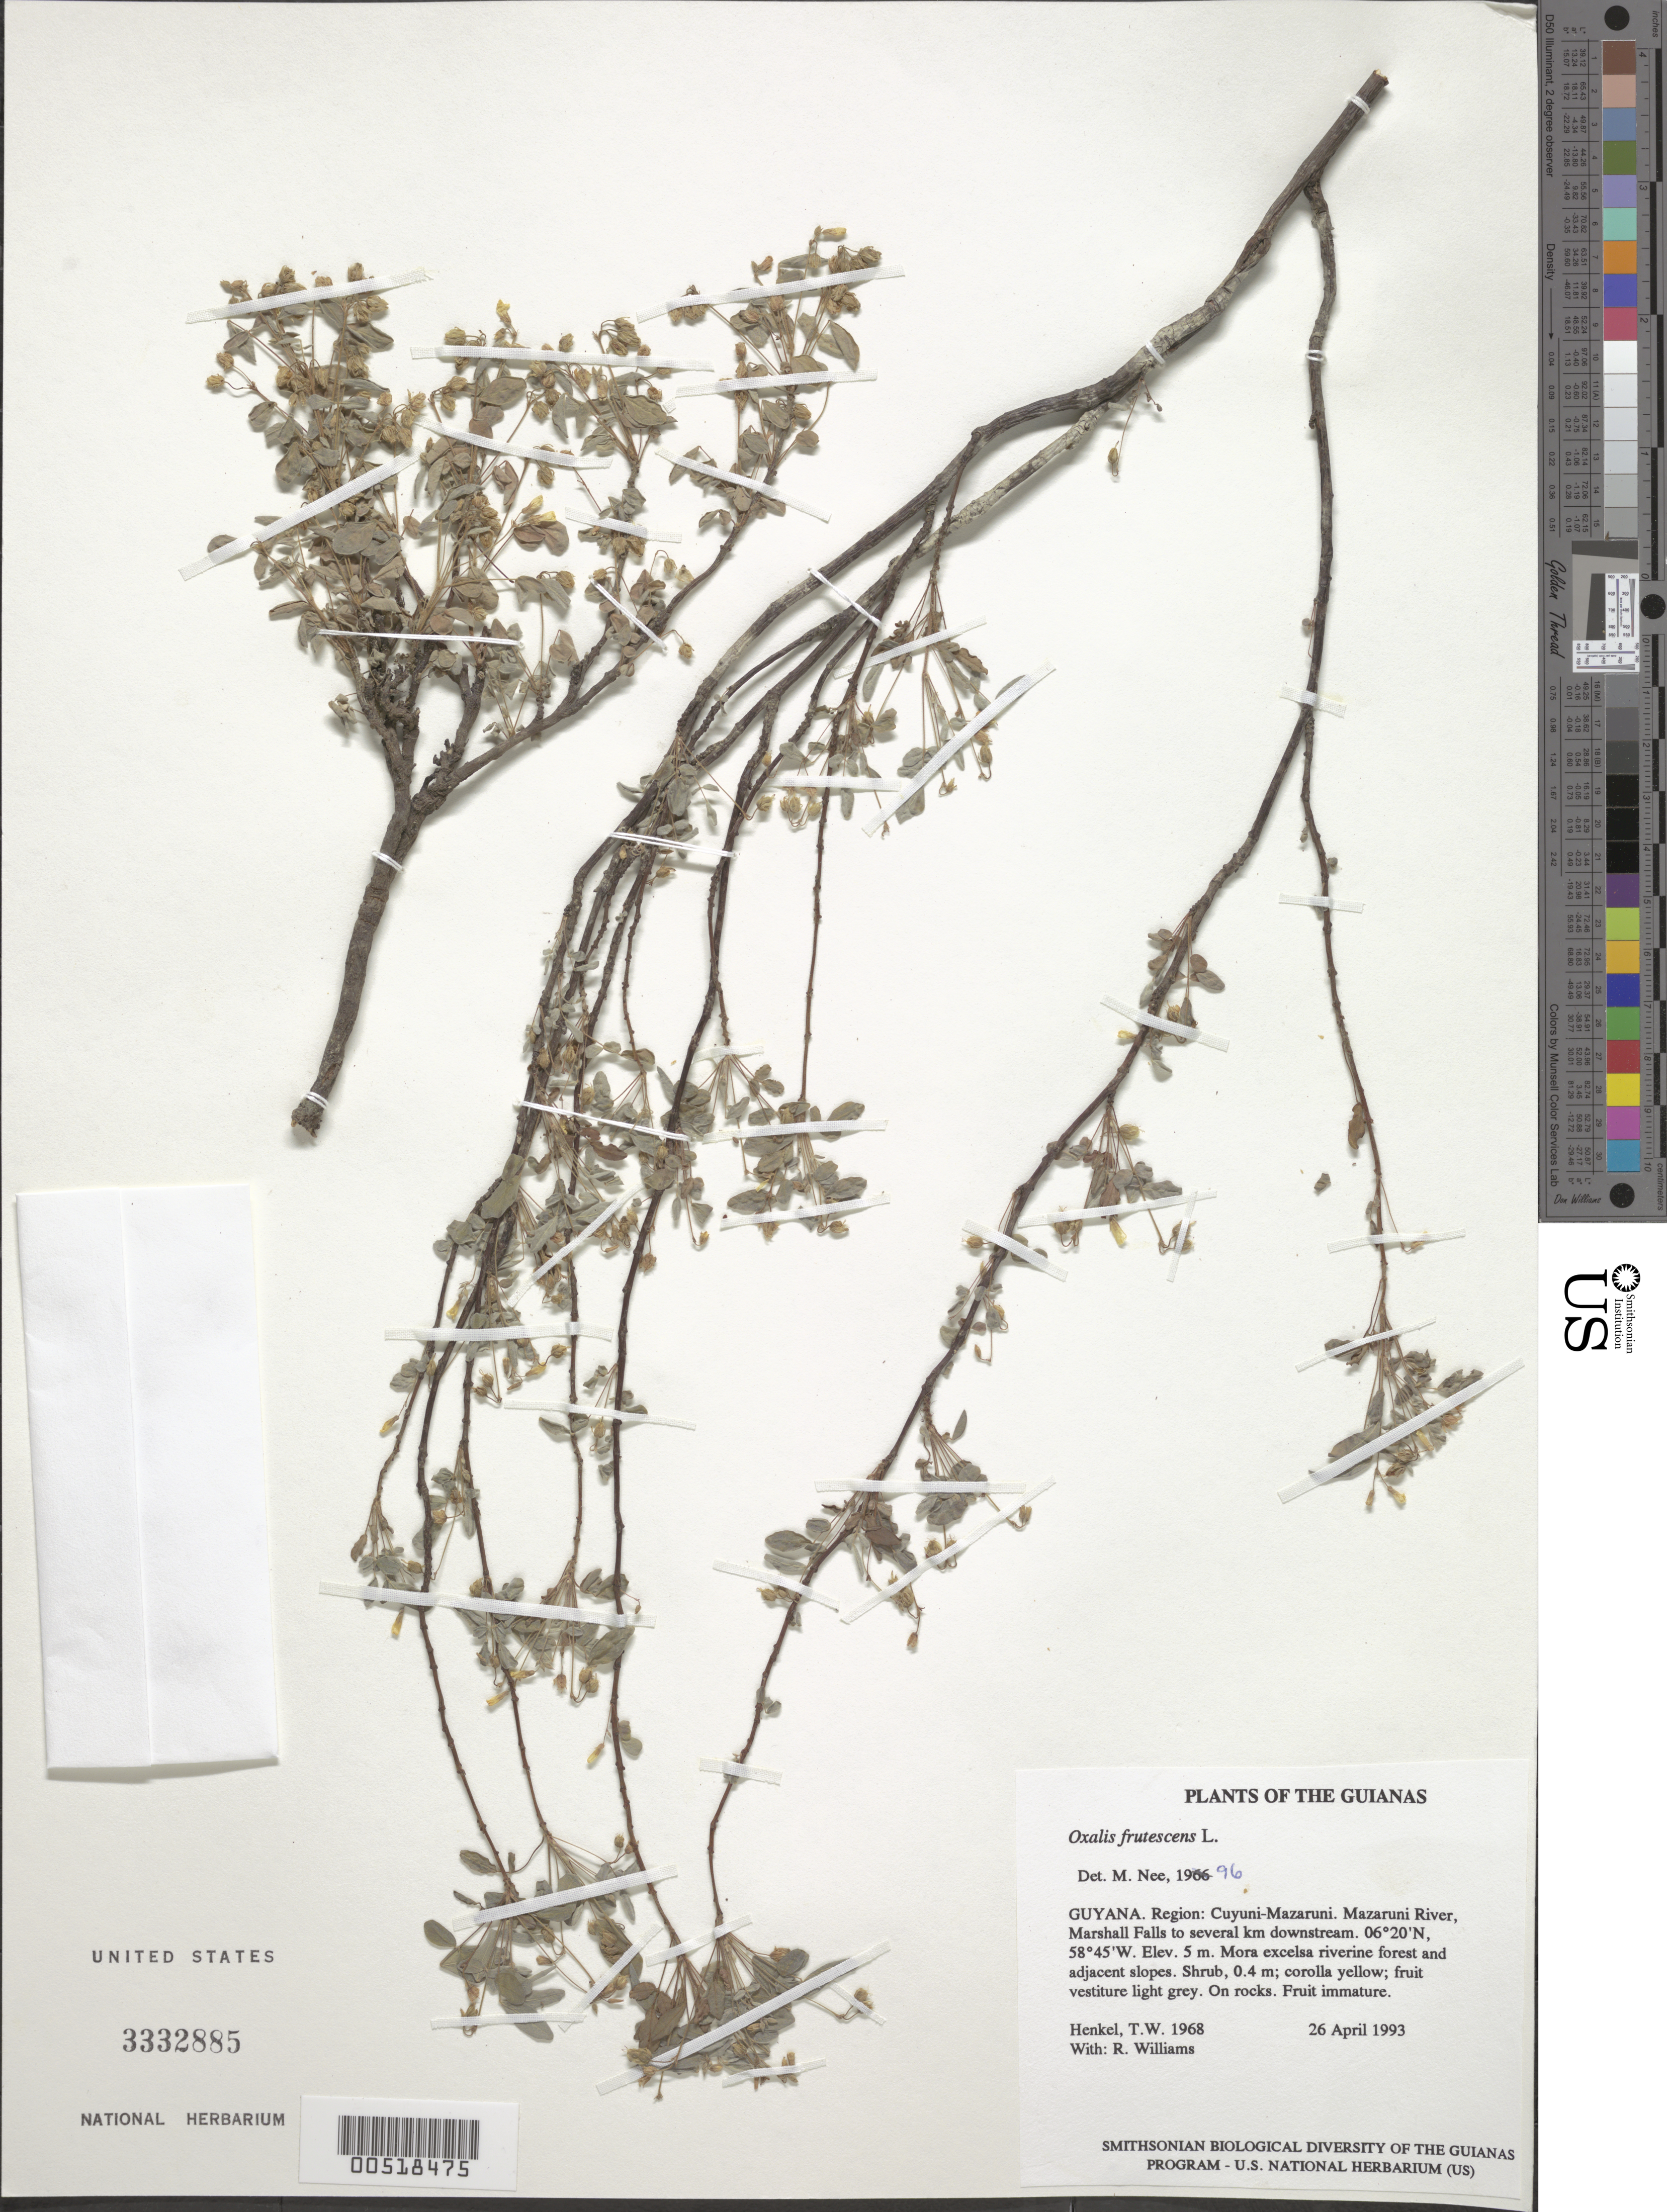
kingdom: Plantae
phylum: Tracheophyta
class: Magnoliopsida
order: Oxalidales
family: Oxalidaceae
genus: Oxalis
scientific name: Oxalis frutescens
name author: L.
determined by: Nee, Michael H.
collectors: T. Henkel & R. Williams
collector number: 1968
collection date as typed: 26 April 1993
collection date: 1993-04-26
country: Guyana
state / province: Cuyuni-Mazaruni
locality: Mazaruni River, Marshall Falls to several km downstream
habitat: Mora excelsa riverine forest and adjacent slopes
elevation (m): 5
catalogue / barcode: US 3332885